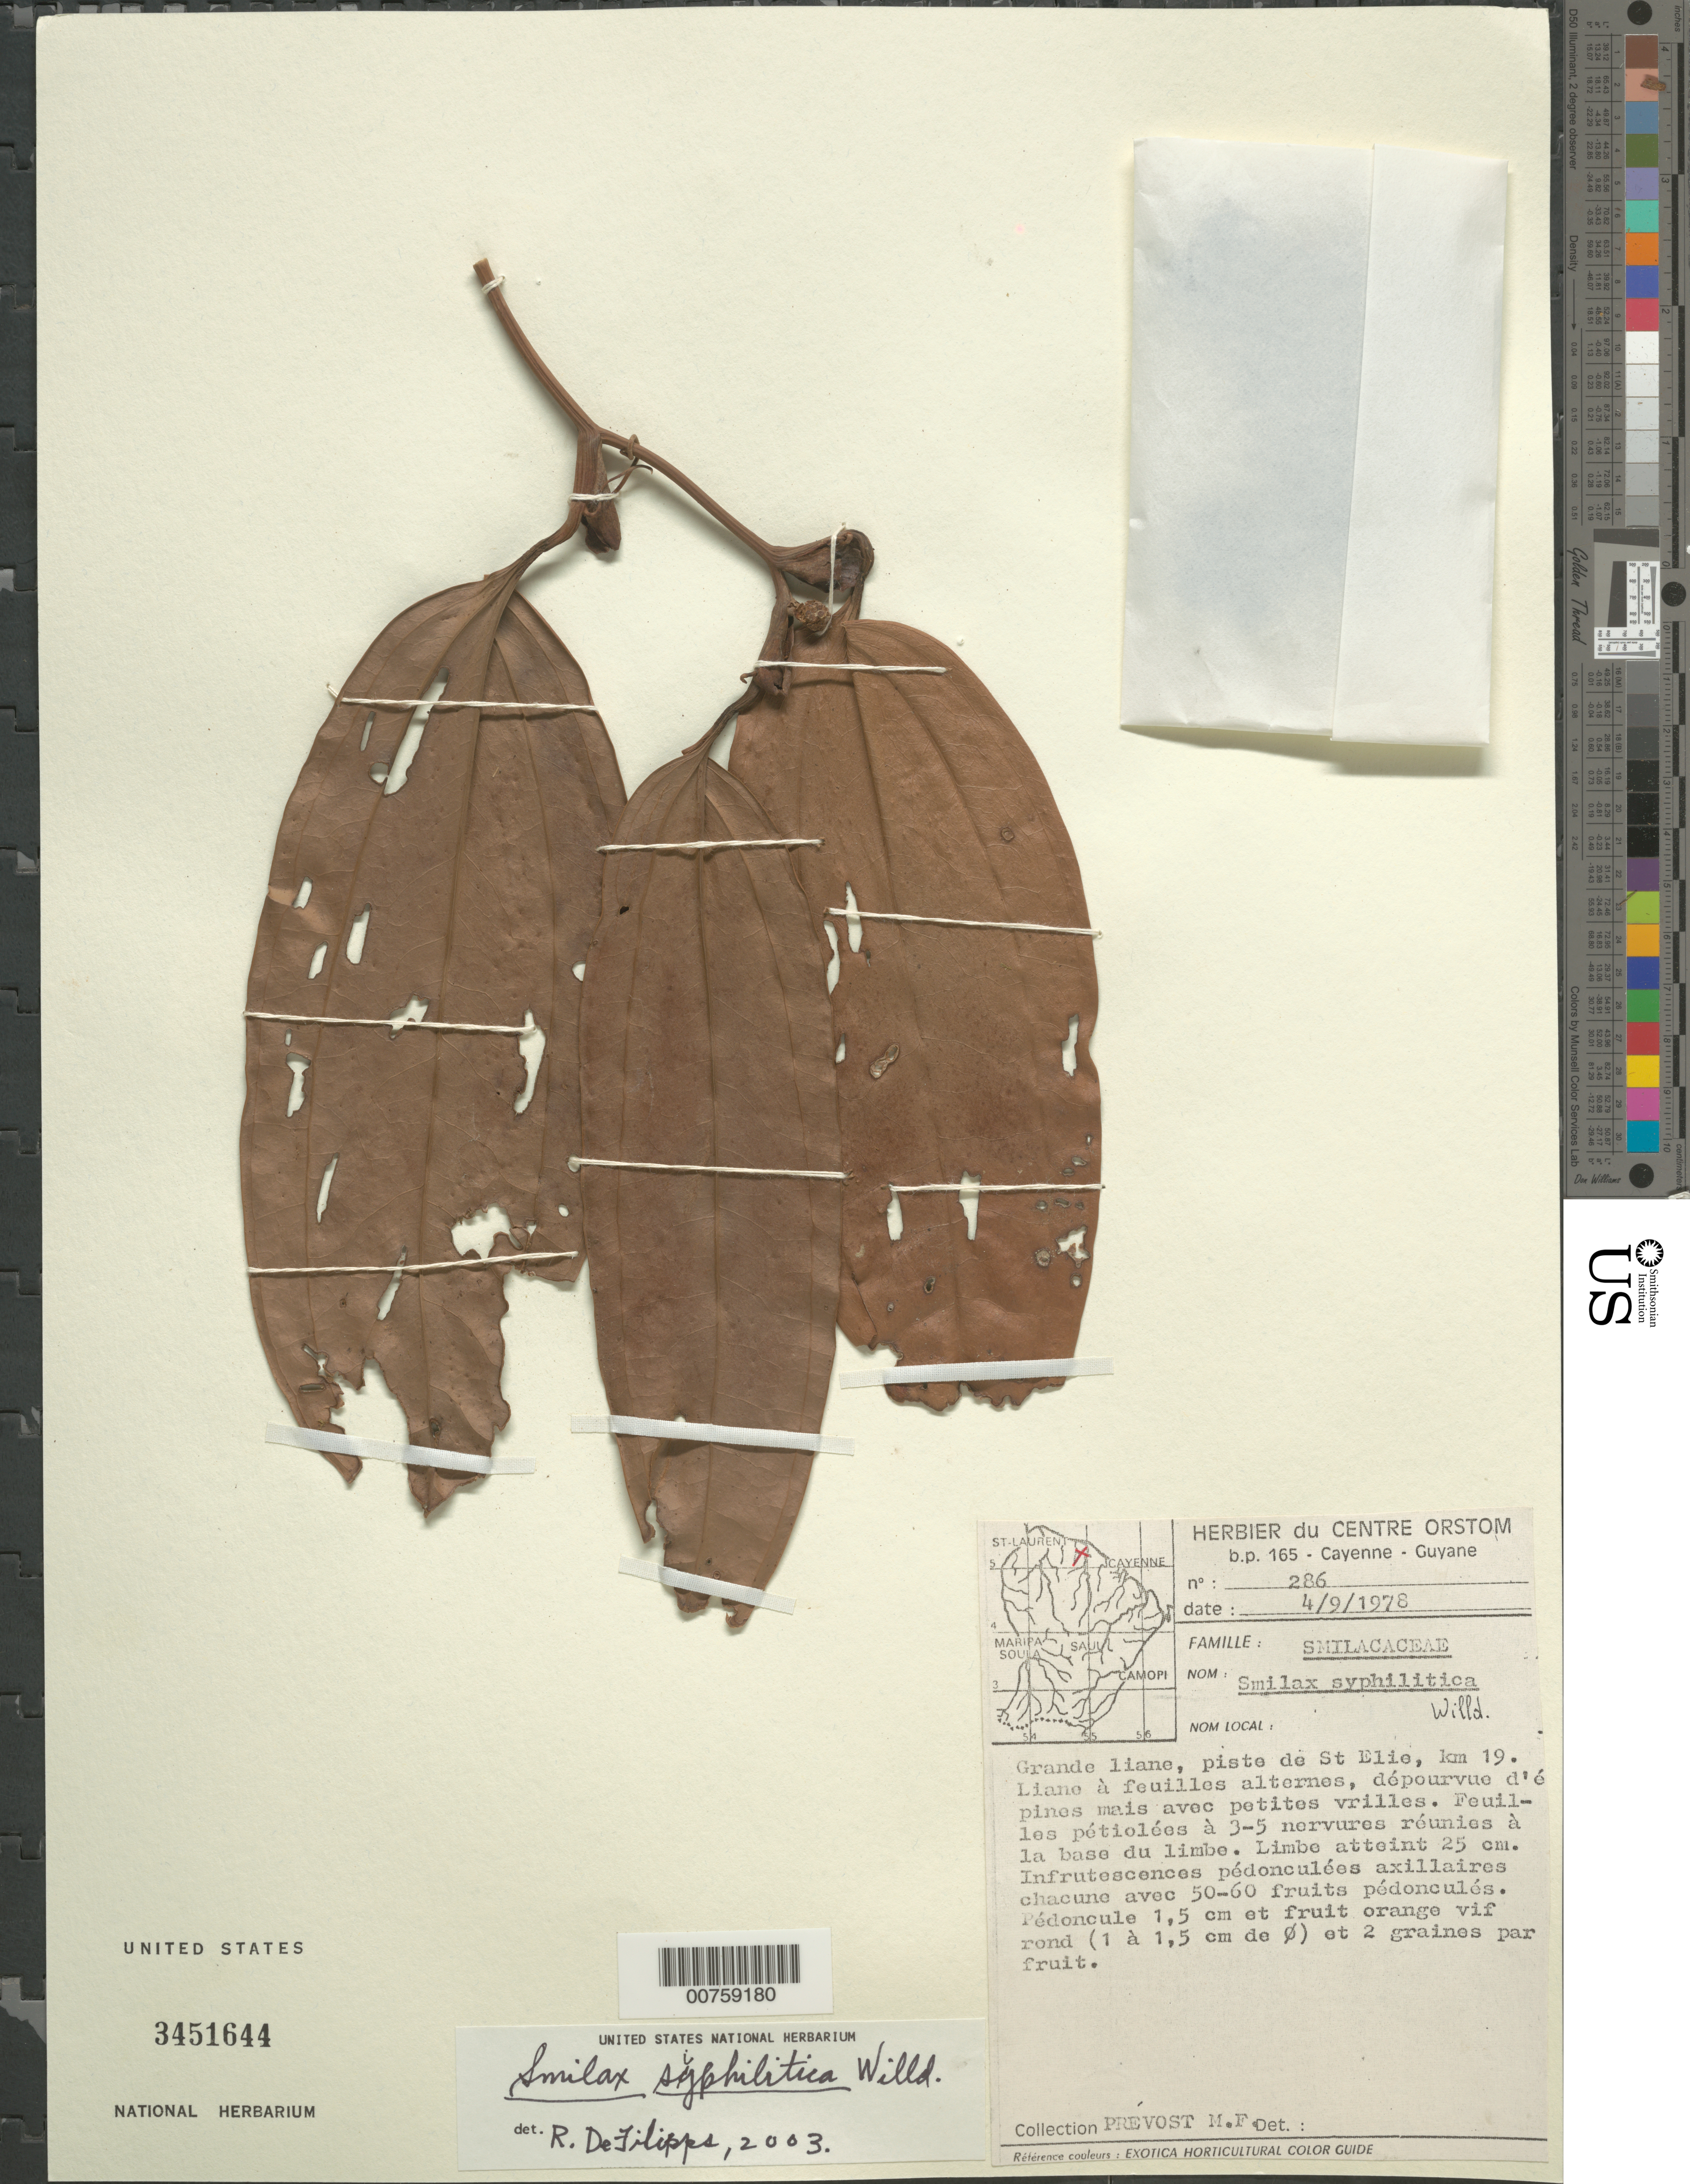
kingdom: Plantae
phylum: Tracheophyta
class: Liliopsida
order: Liliales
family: Smilacaceae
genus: Smilax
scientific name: Smilax syphilitica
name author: Humb. & Bonpl.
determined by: DeFilipps, R. A.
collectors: M.-F. Prévost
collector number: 286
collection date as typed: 4-Sep-78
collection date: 1978-09-04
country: French Guiana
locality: Piste de Saint-Élie, pk. 19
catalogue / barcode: US 3451644